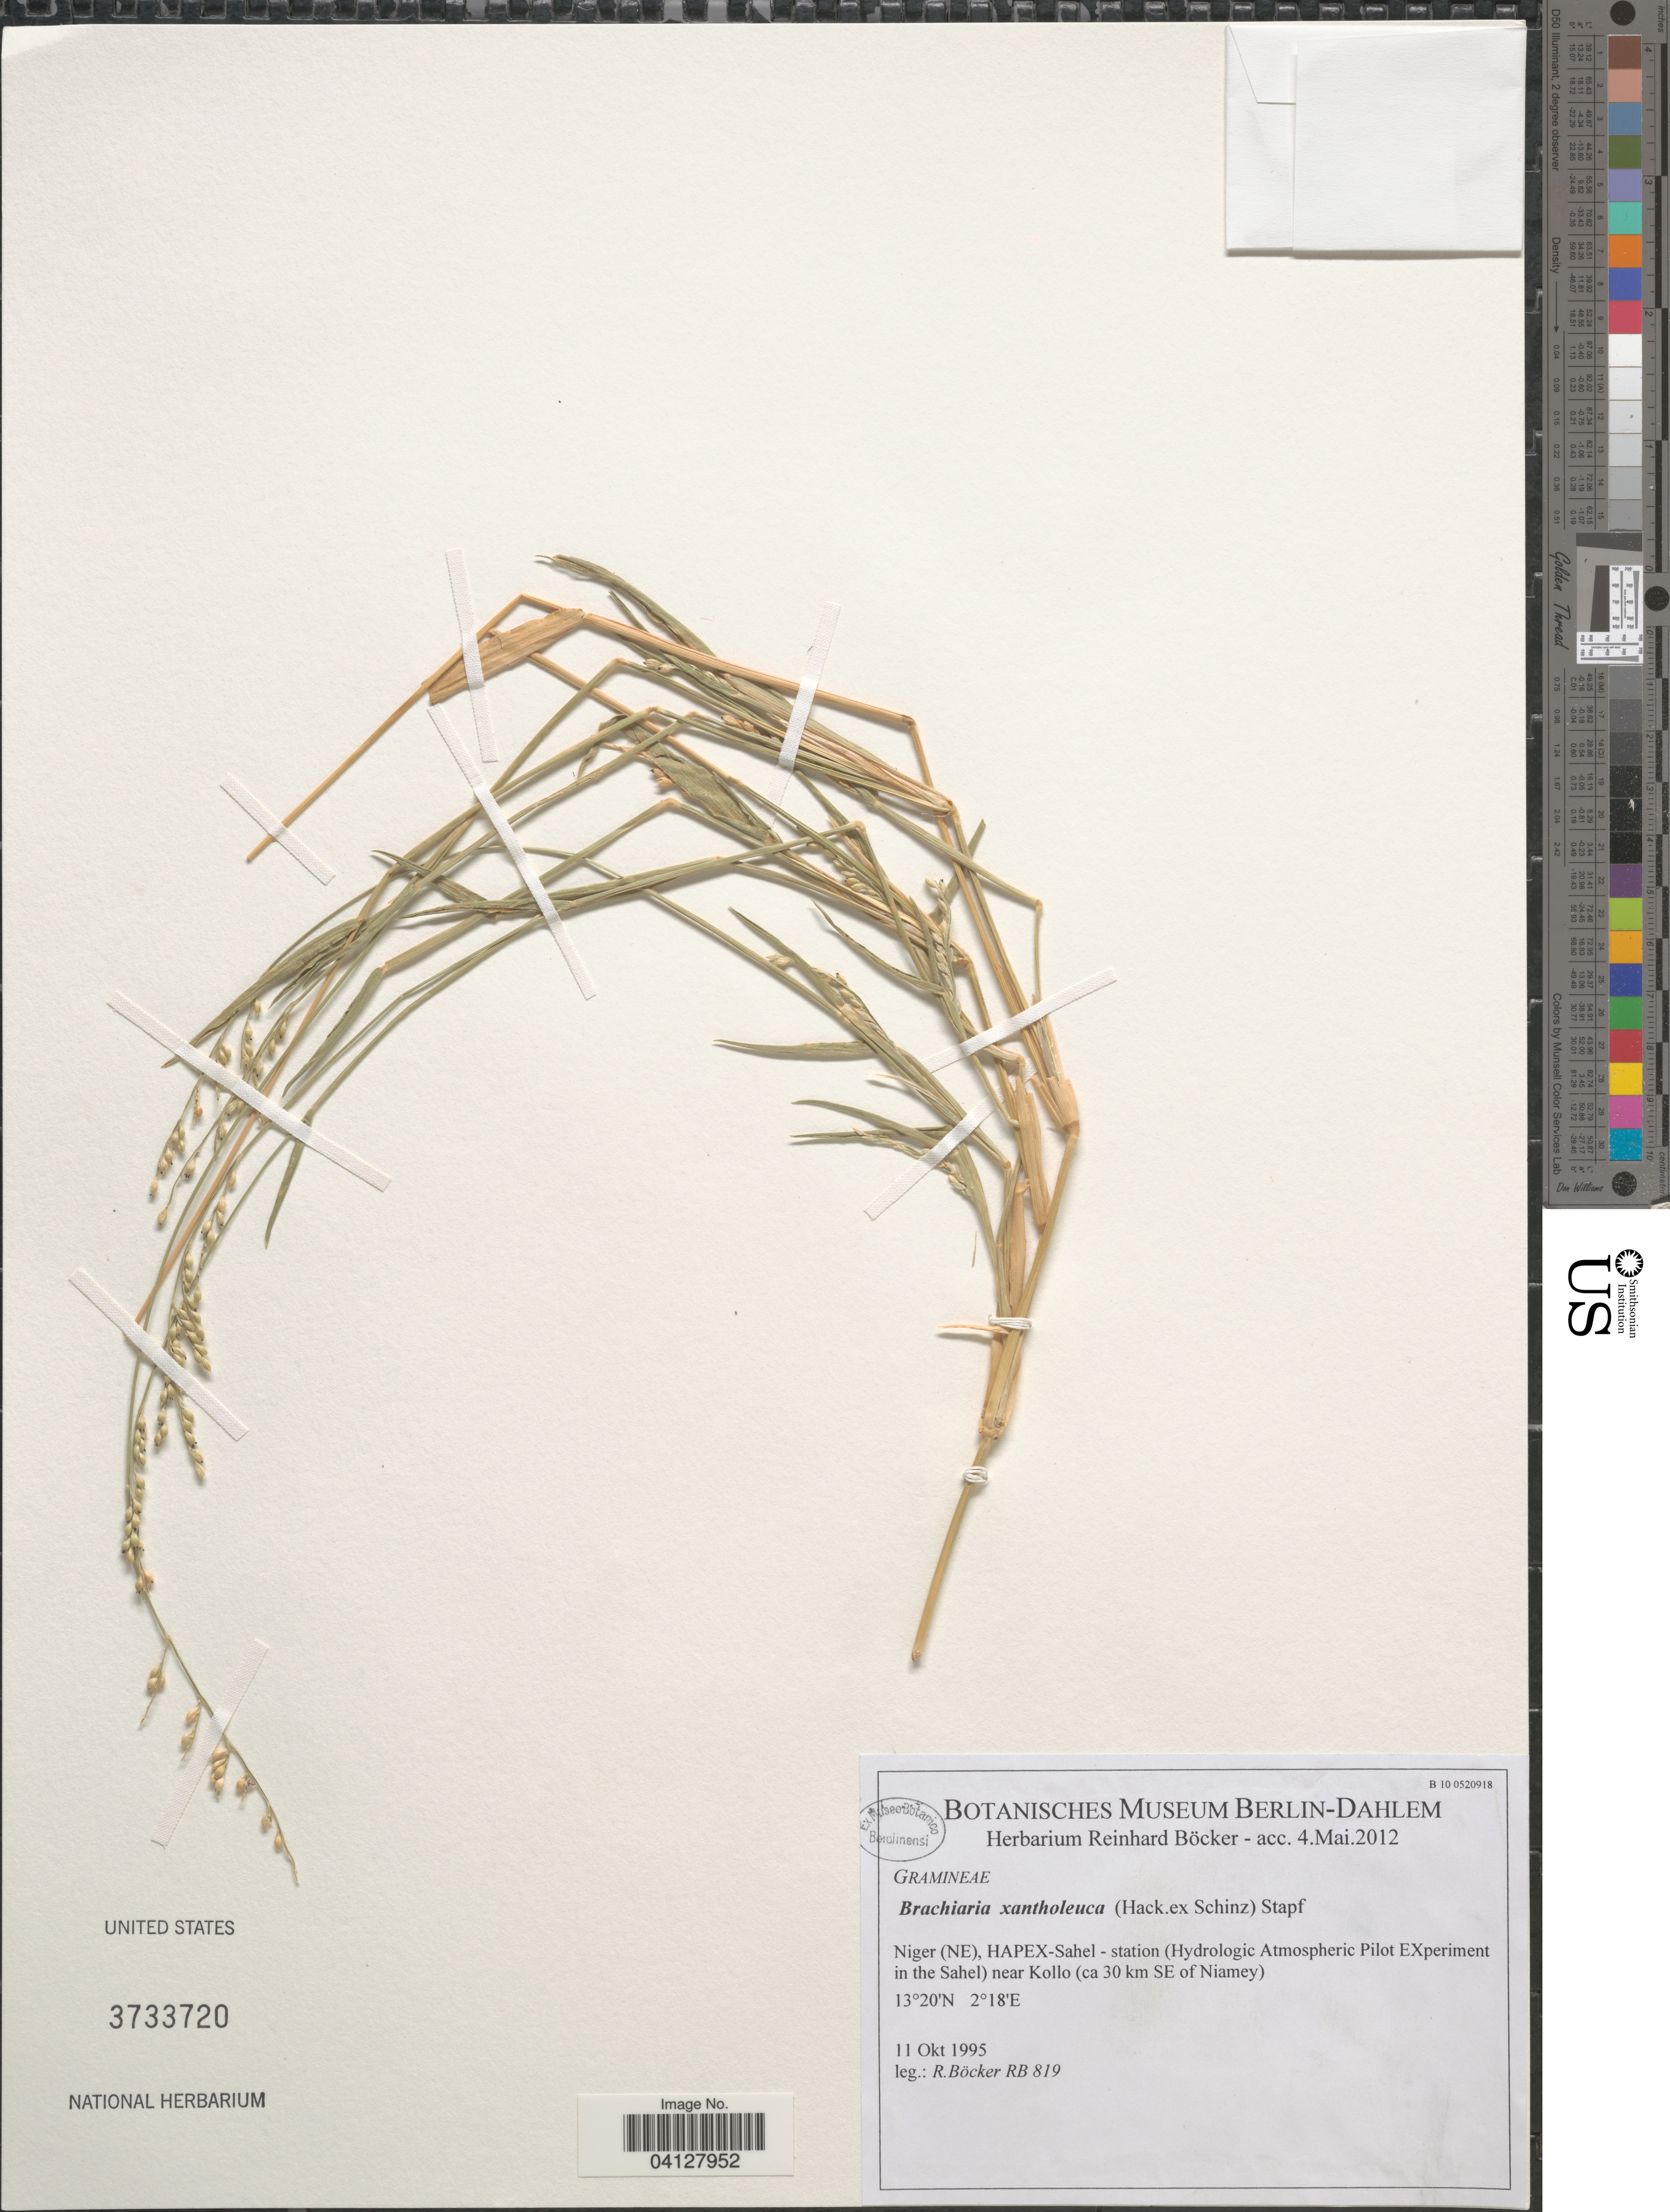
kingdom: Plantae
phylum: Tracheophyta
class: Liliopsida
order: Poales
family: Poaceae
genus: Brachiaria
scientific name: Brachiaria xantholeuca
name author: (Schinz) Stapf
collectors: R. Böcker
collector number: RB 819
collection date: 1995-10-11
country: Niger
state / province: Niamey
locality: HAPEX-Sahel - station (Hydrologic Atmospheric Pilot EXperiment in the Sahel) near Kollo (ca 30 km SE of Niamey).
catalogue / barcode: US 3733720